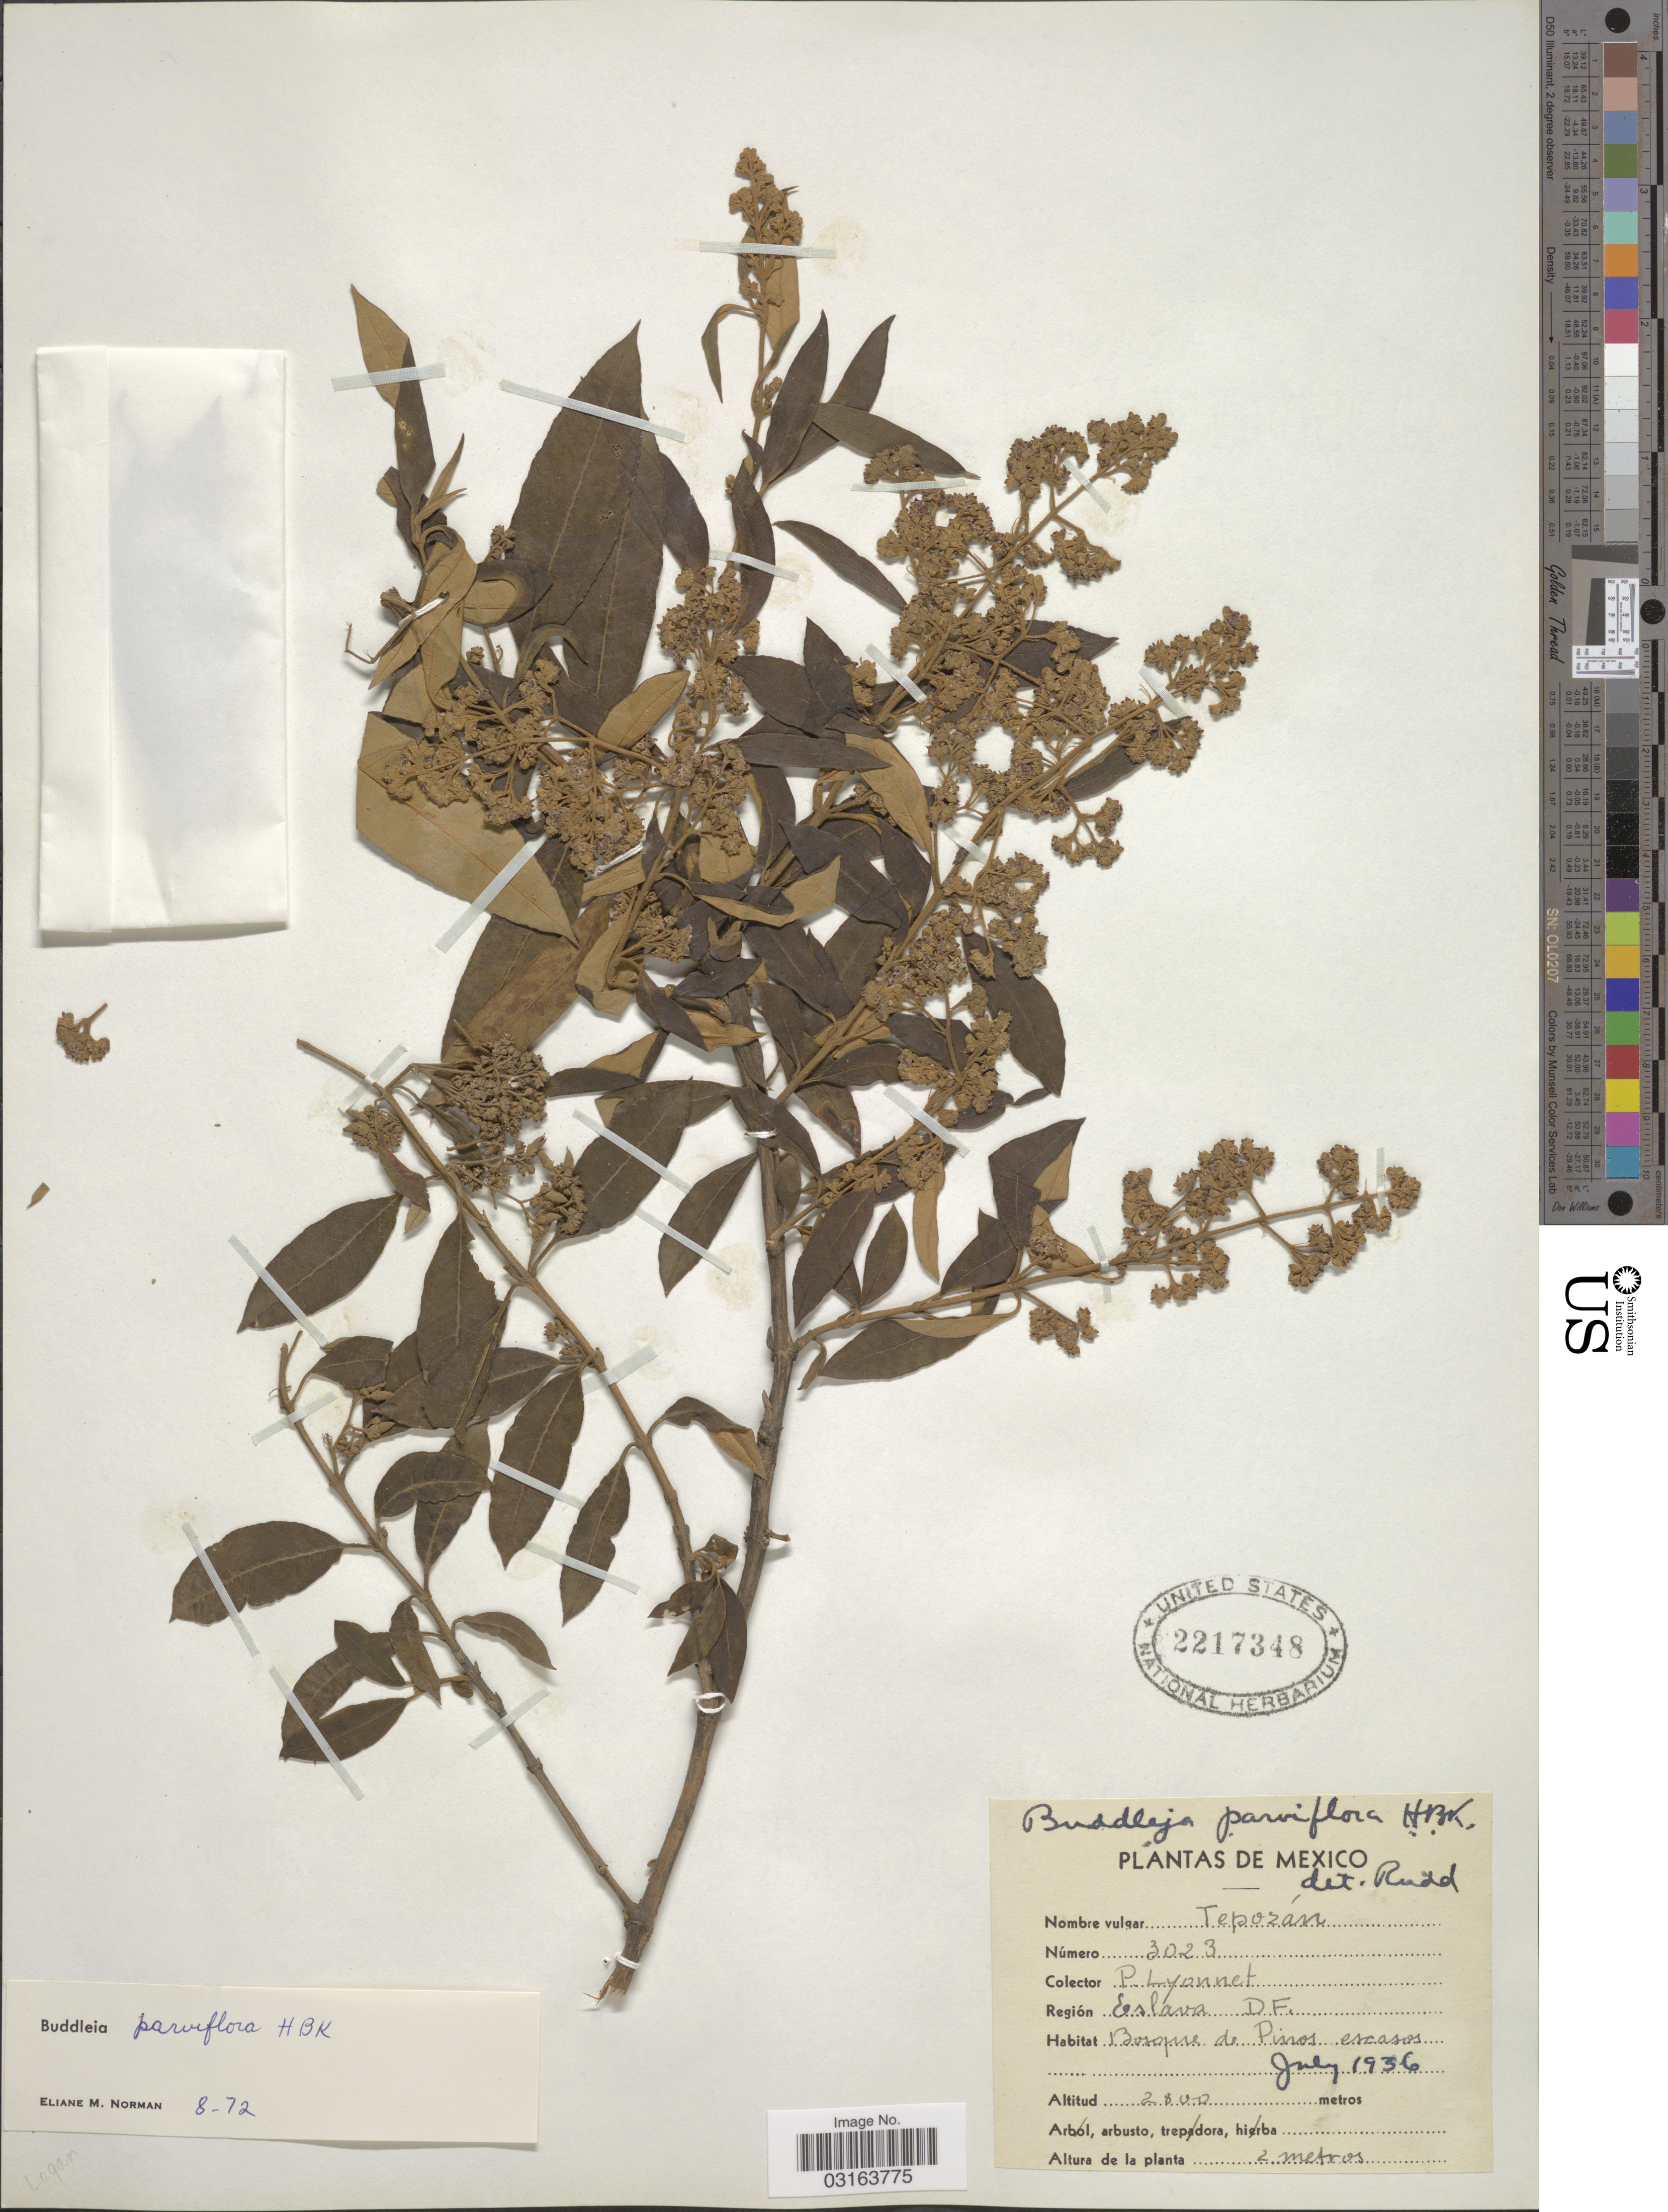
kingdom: Plantae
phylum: Tracheophyta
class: Magnoliopsida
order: Lamiales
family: Scrophulariaceae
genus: Buddleja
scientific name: Buddleja parviflora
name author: Kunth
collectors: P. Lyonnet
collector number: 3023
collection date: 1936-07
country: Mexico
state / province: Distrito Federal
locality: Región Eslava D.F.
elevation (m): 2800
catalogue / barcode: US 2217348